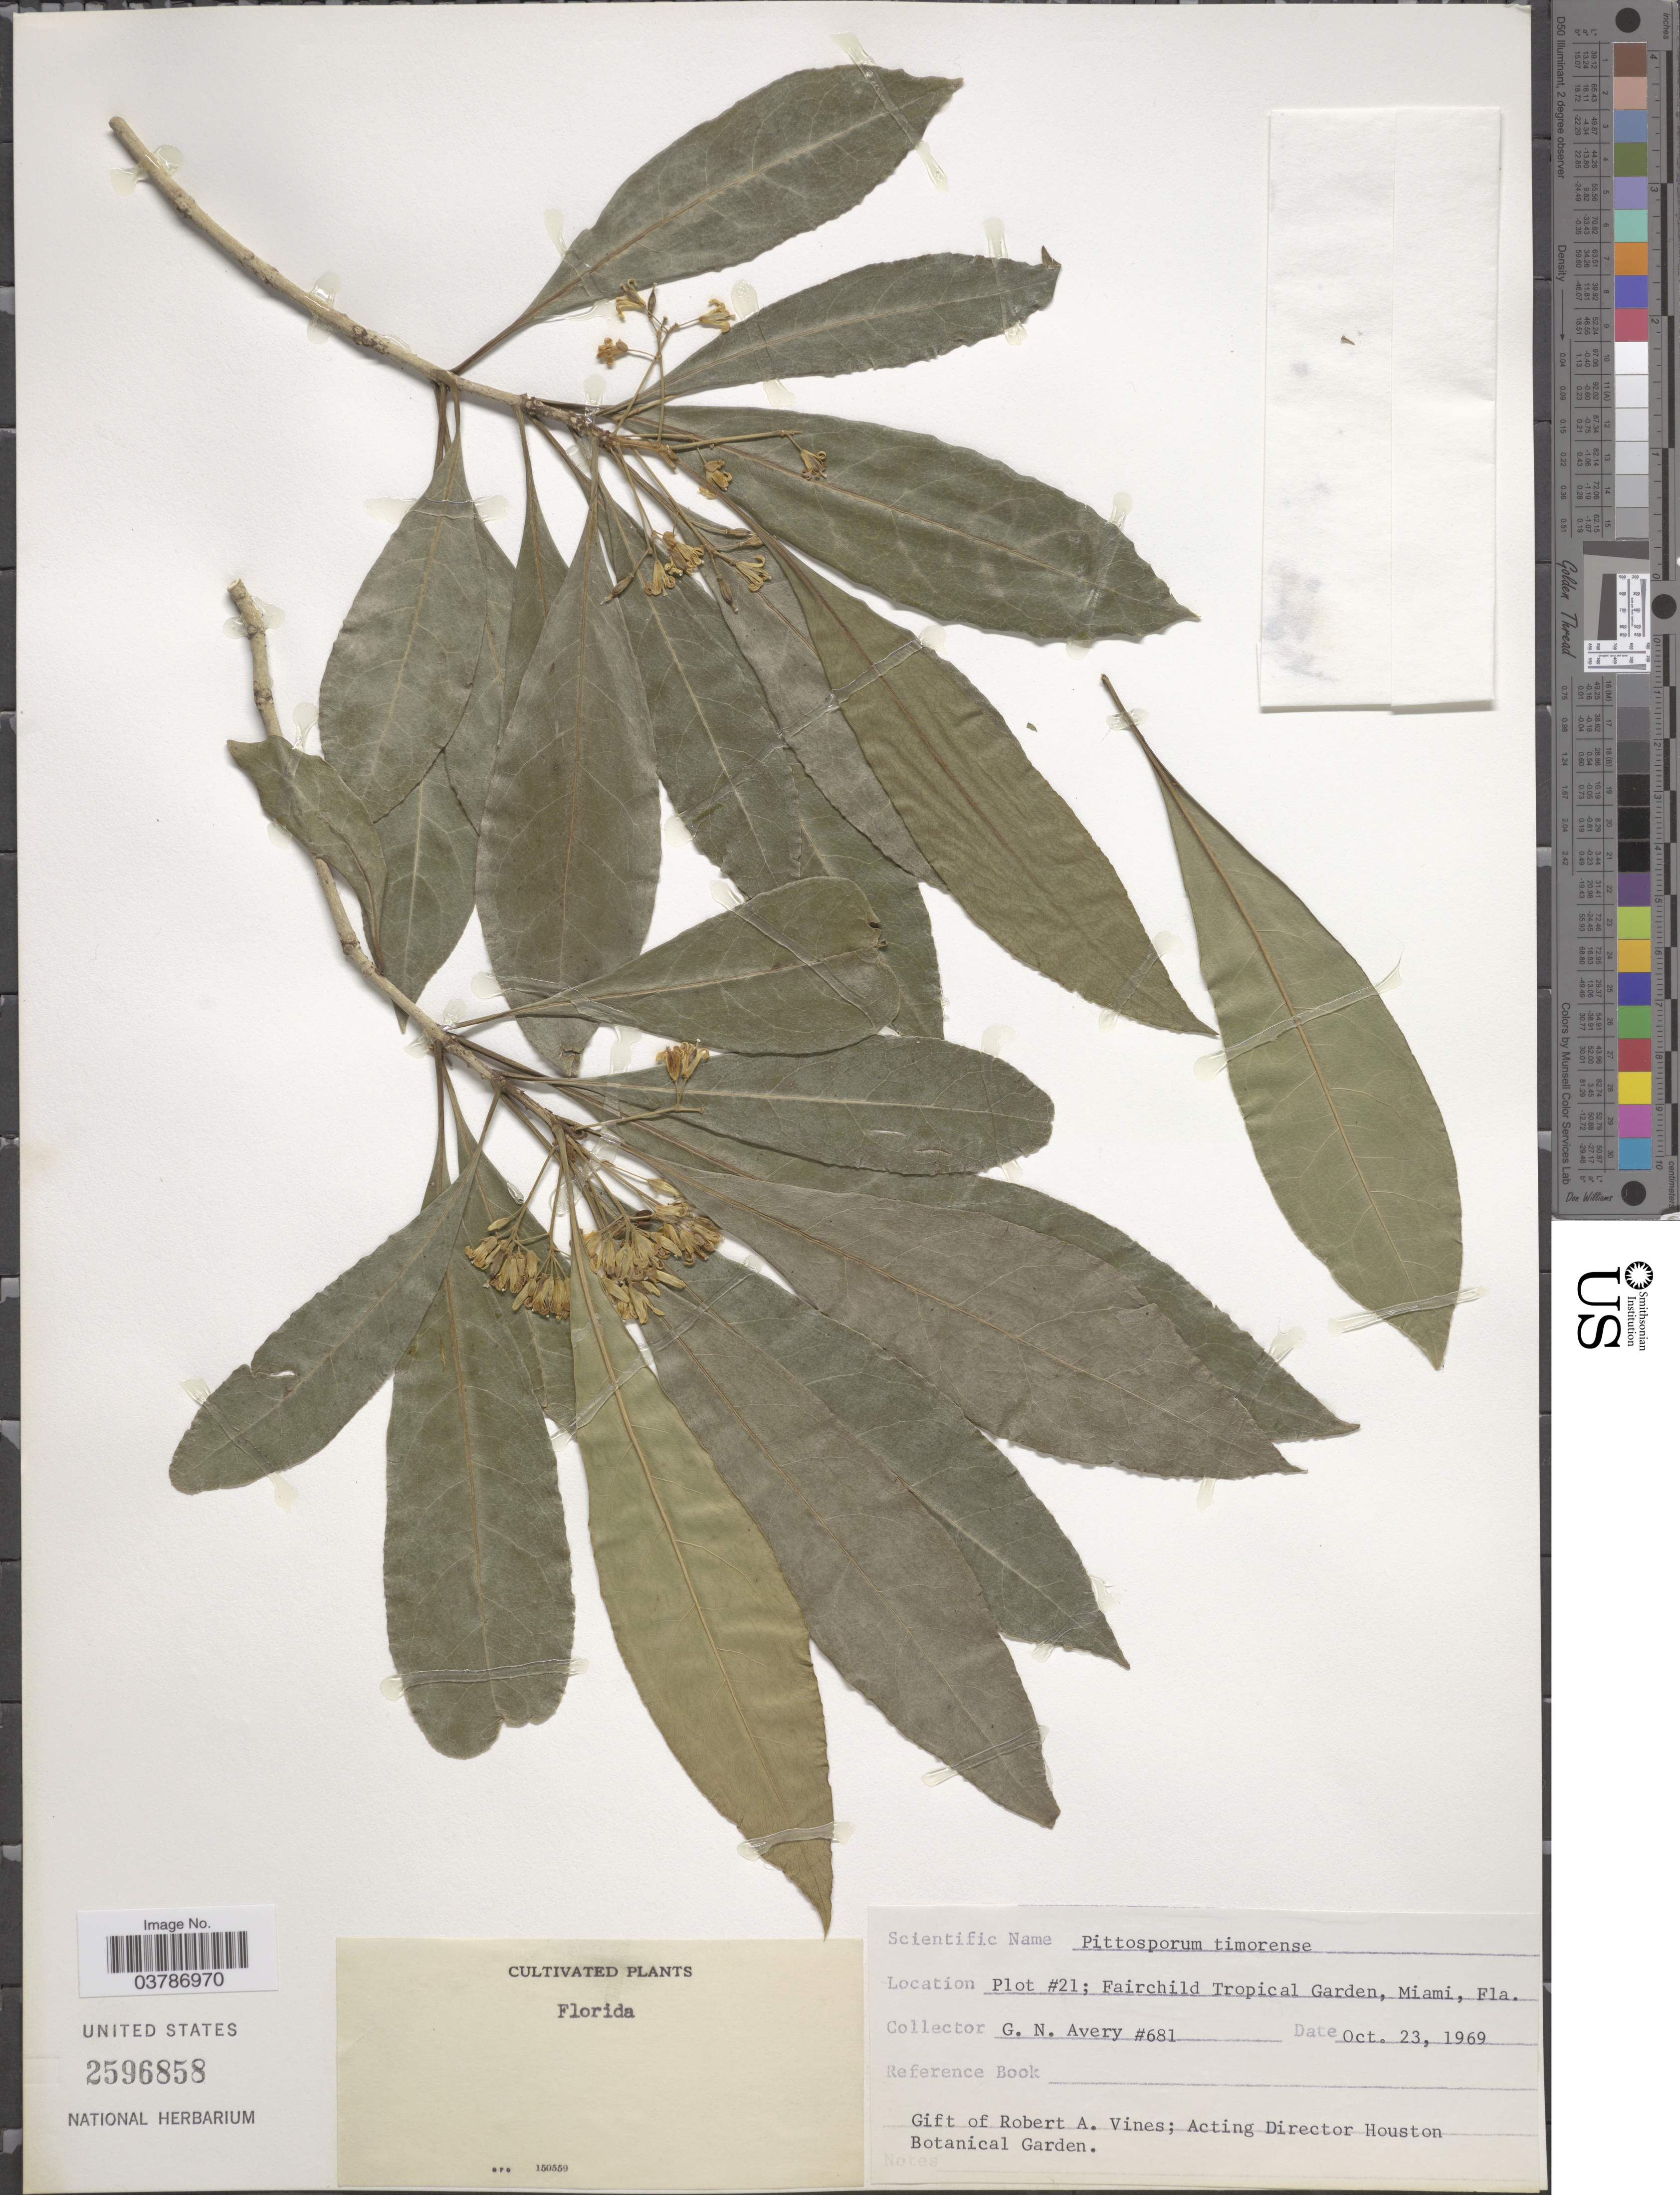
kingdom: Plantae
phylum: Tracheophyta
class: Magnoliopsida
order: Apiales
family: Pittosporaceae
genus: Pittosporum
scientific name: Pittosporum timorense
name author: Blume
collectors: G. N. Avery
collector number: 681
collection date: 1969-10-23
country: United States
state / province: Florida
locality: Plot #21; Fairchild Tropical Garden, Miami.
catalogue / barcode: US 2596858